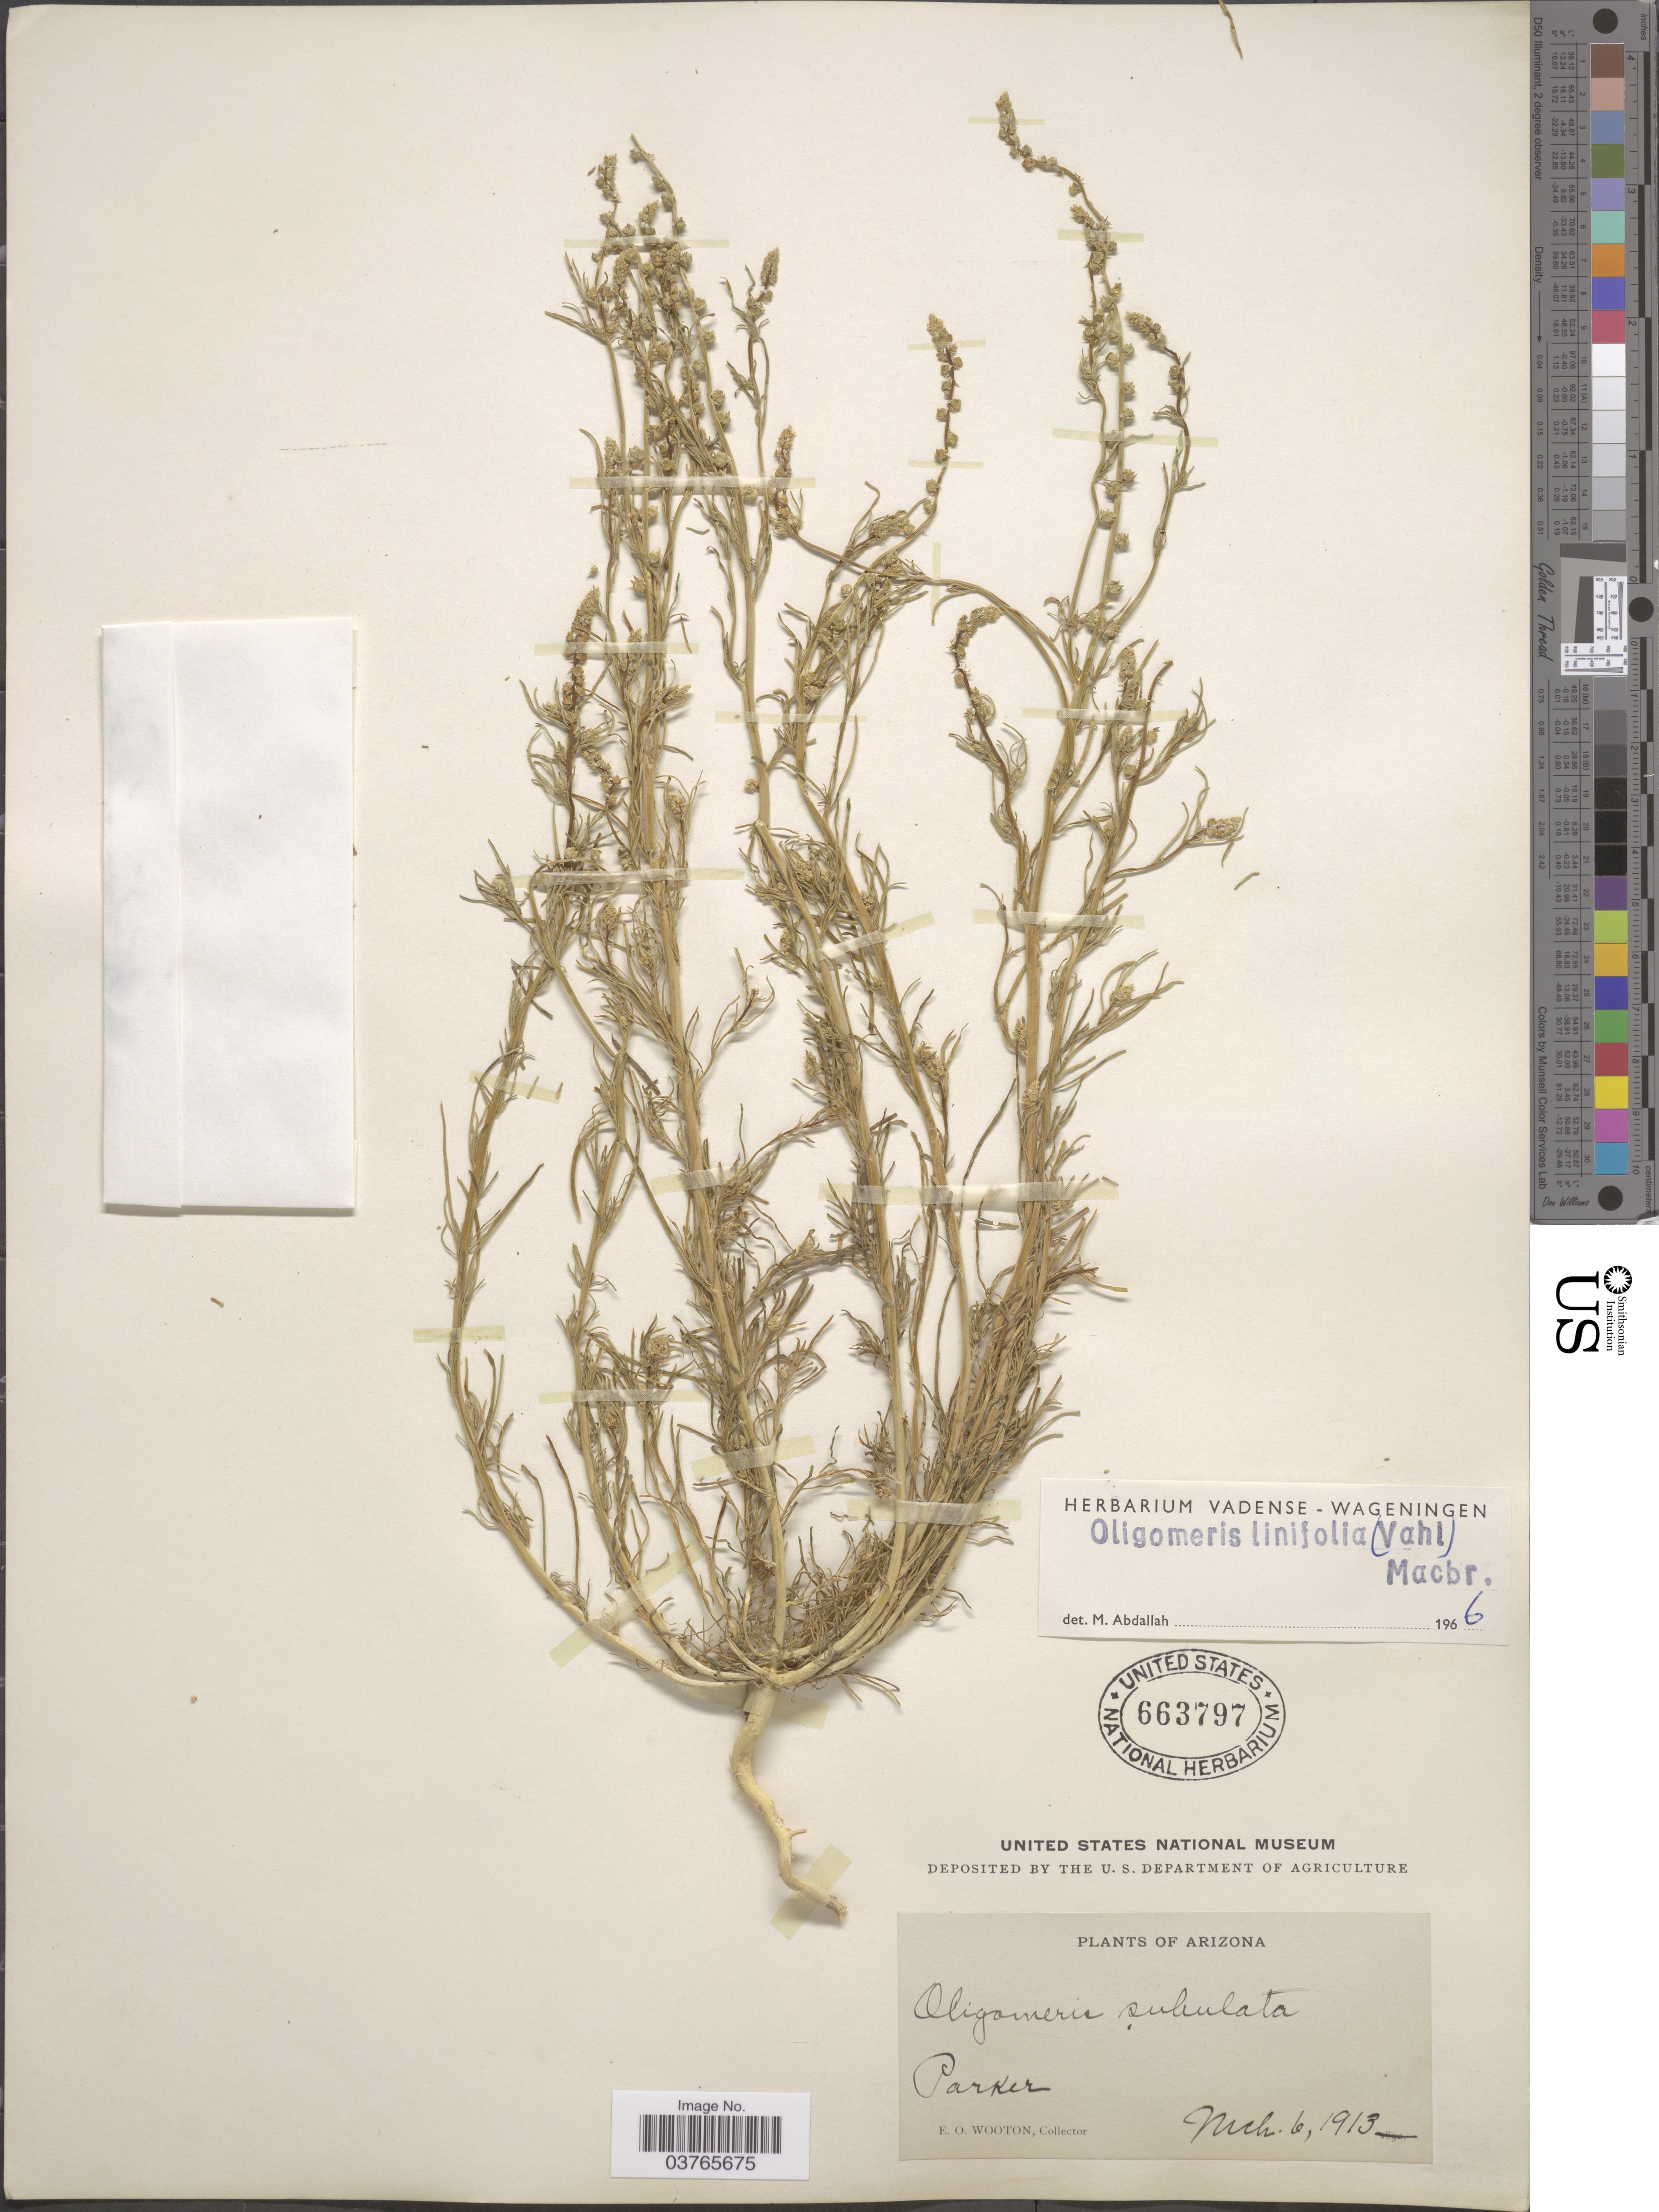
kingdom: Plantae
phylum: Tracheophyta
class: Magnoliopsida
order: Brassicales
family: Resedaceae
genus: Oligomeris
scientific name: Oligomeris linifolia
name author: (Vahl) J.F. Macbr.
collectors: E. O. Wooton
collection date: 1913-03-06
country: United States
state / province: Arizona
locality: Parker.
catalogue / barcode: US 663797